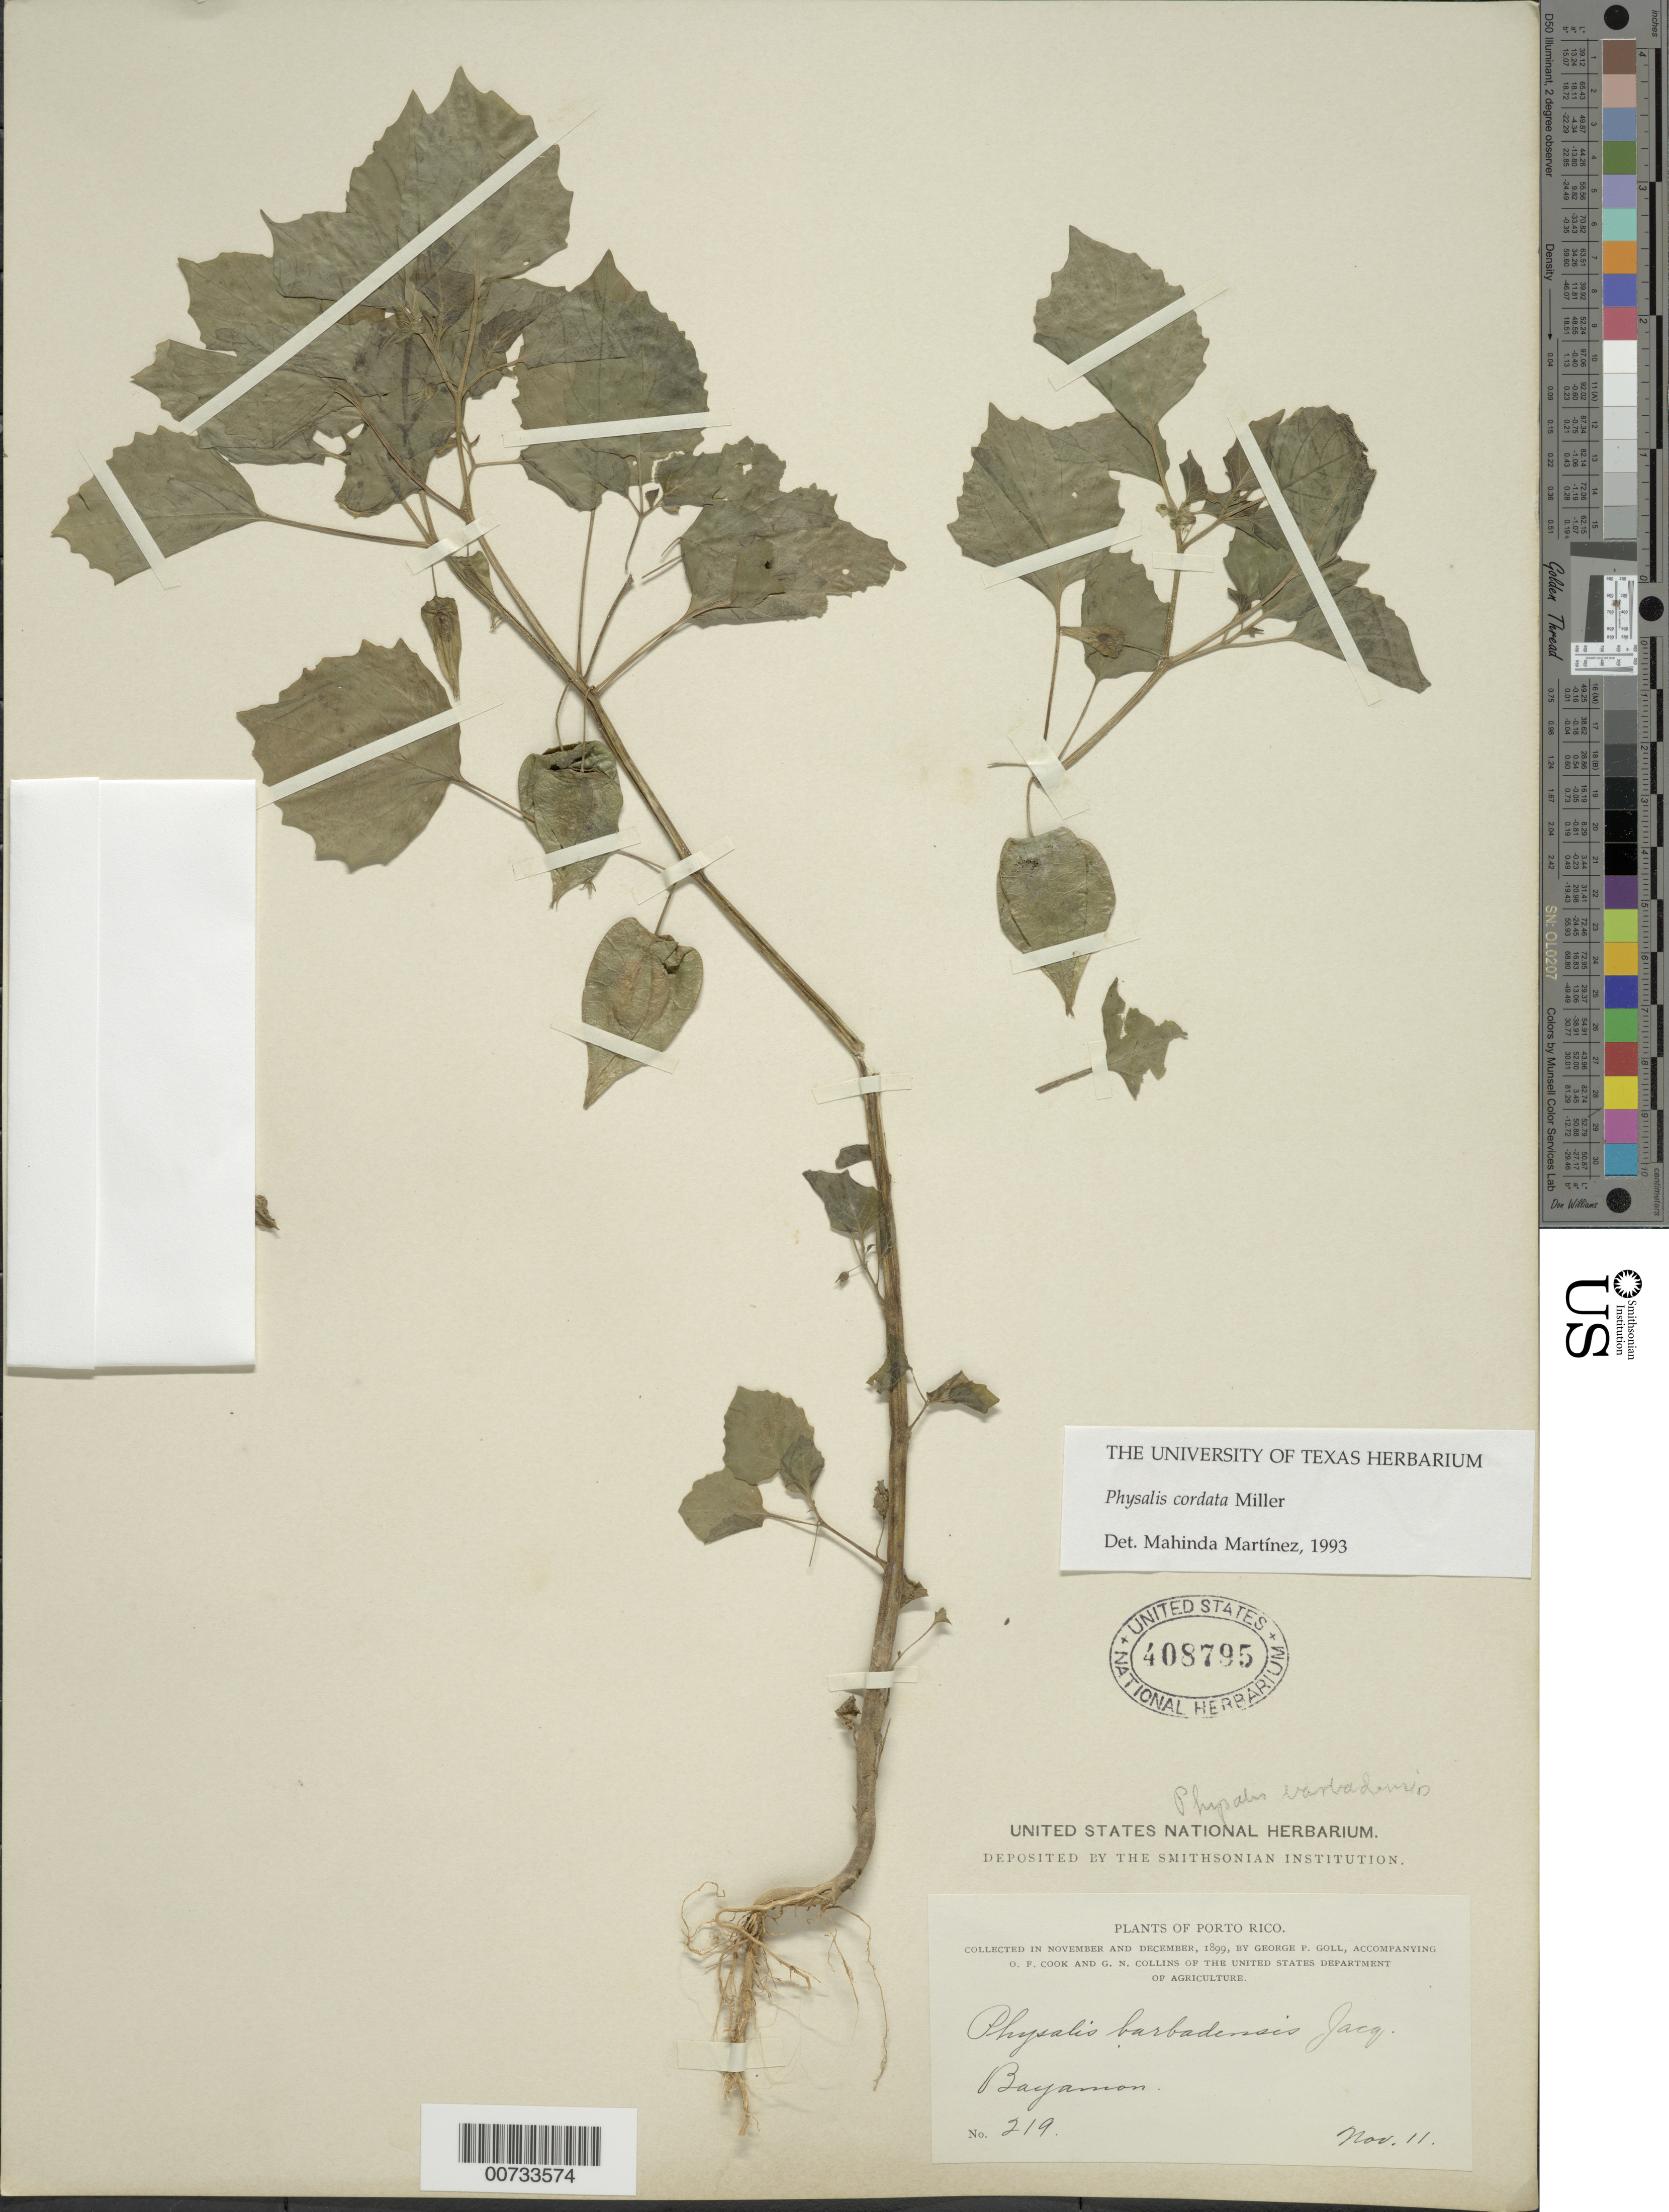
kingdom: Plantae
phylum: Tracheophyta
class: Magnoliopsida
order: Solanales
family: Solanaceae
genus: Physalis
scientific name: Physalis cordata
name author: Mill.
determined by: Martinez, M.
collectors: G. Goll, O. F. Cook & G. N. Collins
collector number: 219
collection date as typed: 11 Nov 1899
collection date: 1899-11-11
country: Puerto Rico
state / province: Bayamón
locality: Bayamon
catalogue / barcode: US 408795